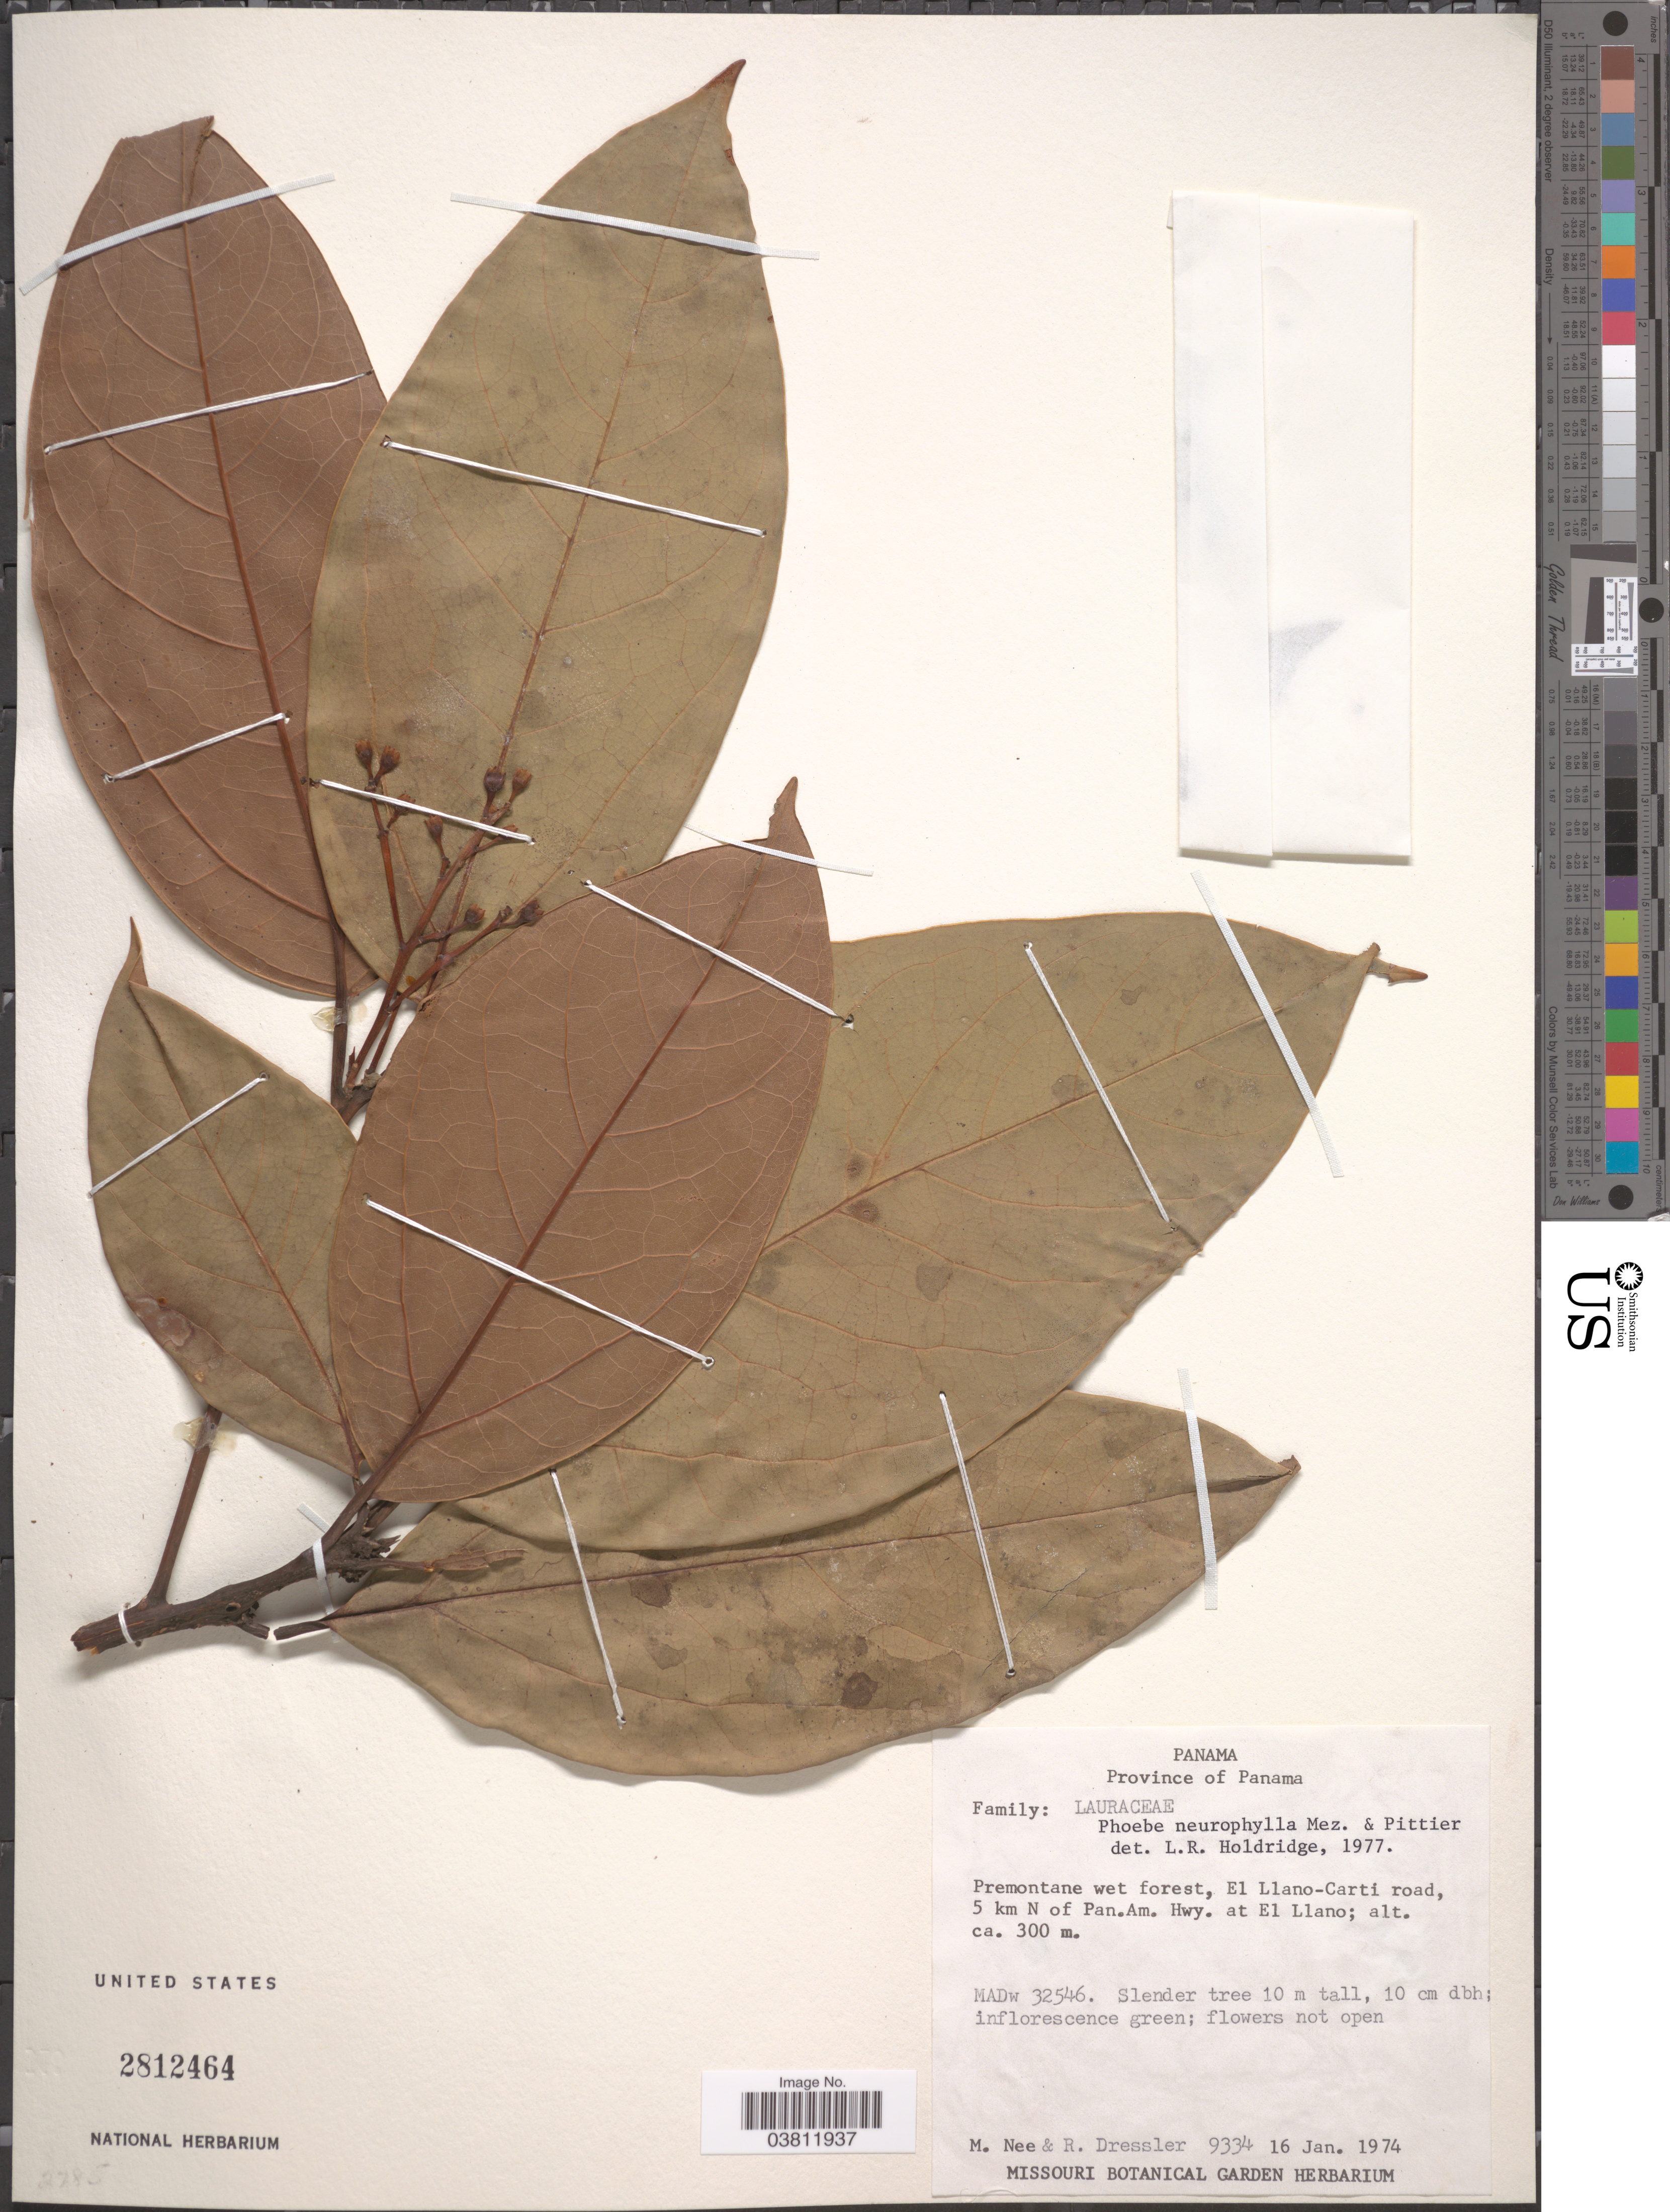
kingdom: Plantae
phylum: Tracheophyta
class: Magnoliopsida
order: Laurales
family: Lauraceae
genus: Phoebe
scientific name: Phoebe neurophylla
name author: Mez & Pittier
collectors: M. Nee & R. Dressler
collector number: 9334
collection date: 1974-01-16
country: Panama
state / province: Panamá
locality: Premontane wet forest, El Llano-Carti road, 5 km N of Pan. Am. Hwy. at El Llano.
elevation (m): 300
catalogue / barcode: US 2812464